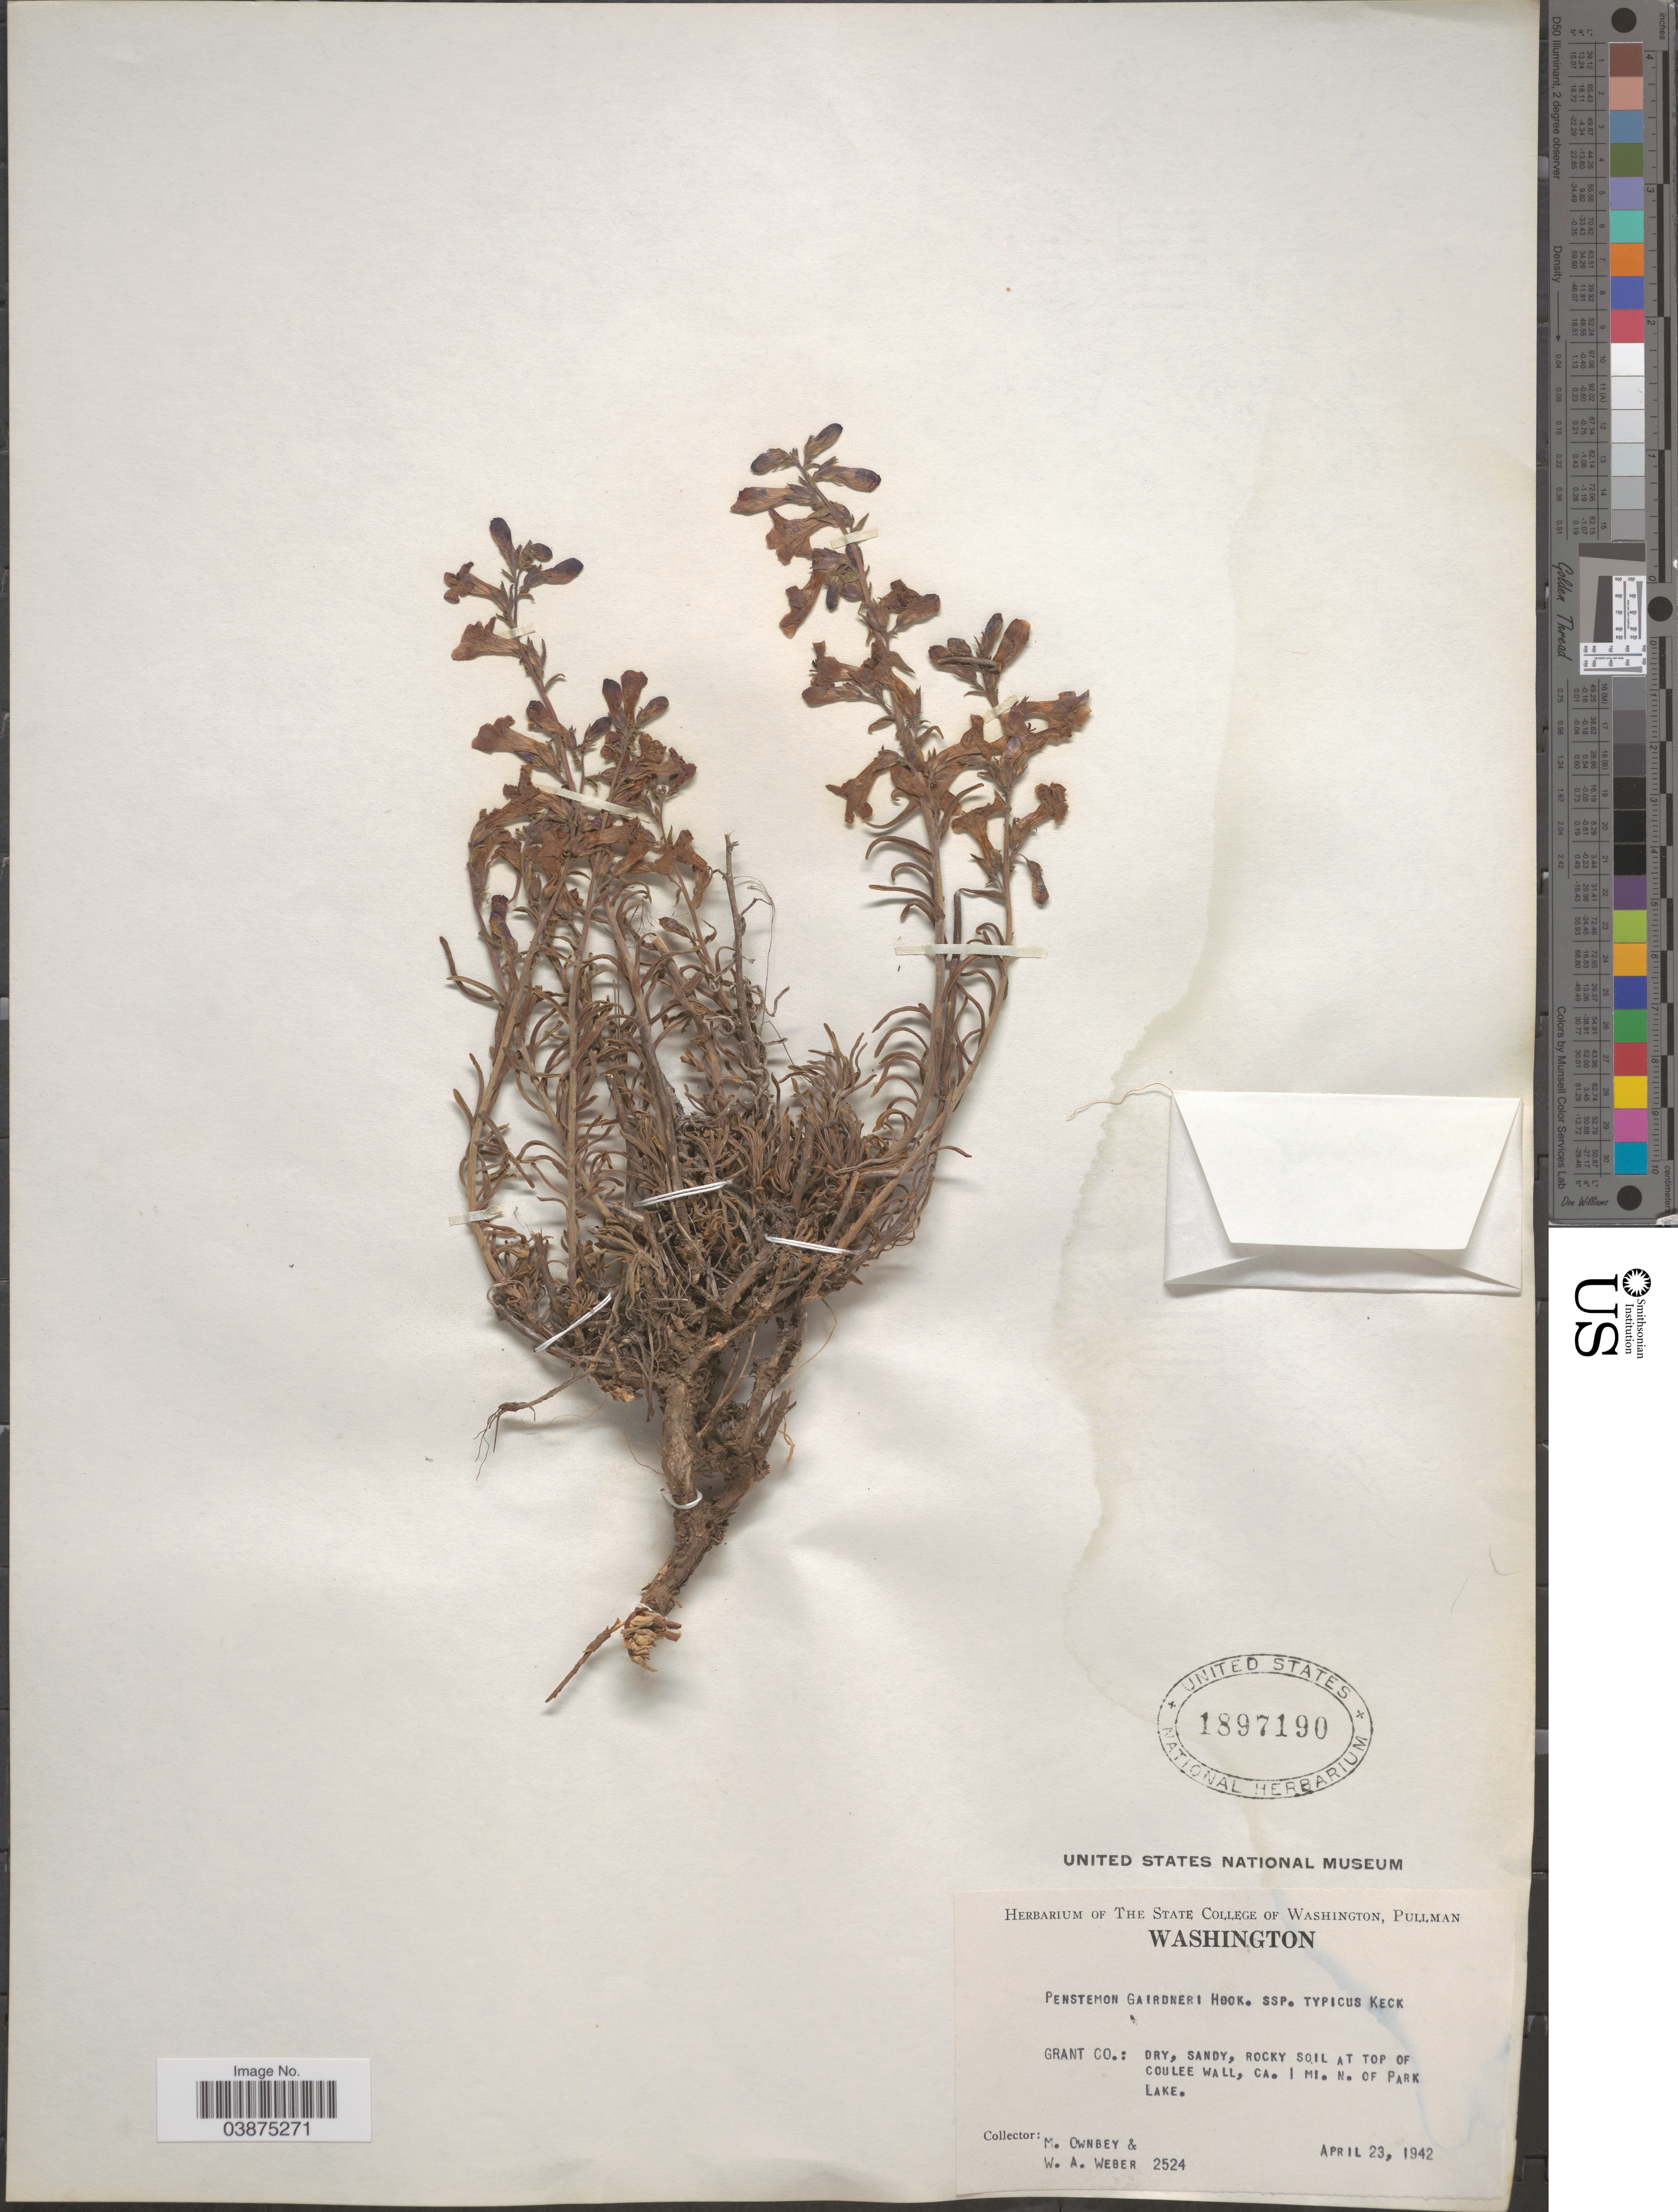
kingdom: Plantae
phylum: Tracheophyta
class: Magnoliopsida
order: Lamiales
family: Plantaginaceae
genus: Penstemon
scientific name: Penstemon gairdneri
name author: Hook.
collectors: M. Ownbey & W. A. Weber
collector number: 2524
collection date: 1942-04-23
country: United States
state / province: Washington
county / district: Grant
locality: Grant Co.: at top of Coulee Wall, ca. 1 mi. N. of Park Lake.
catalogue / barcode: US 1897190